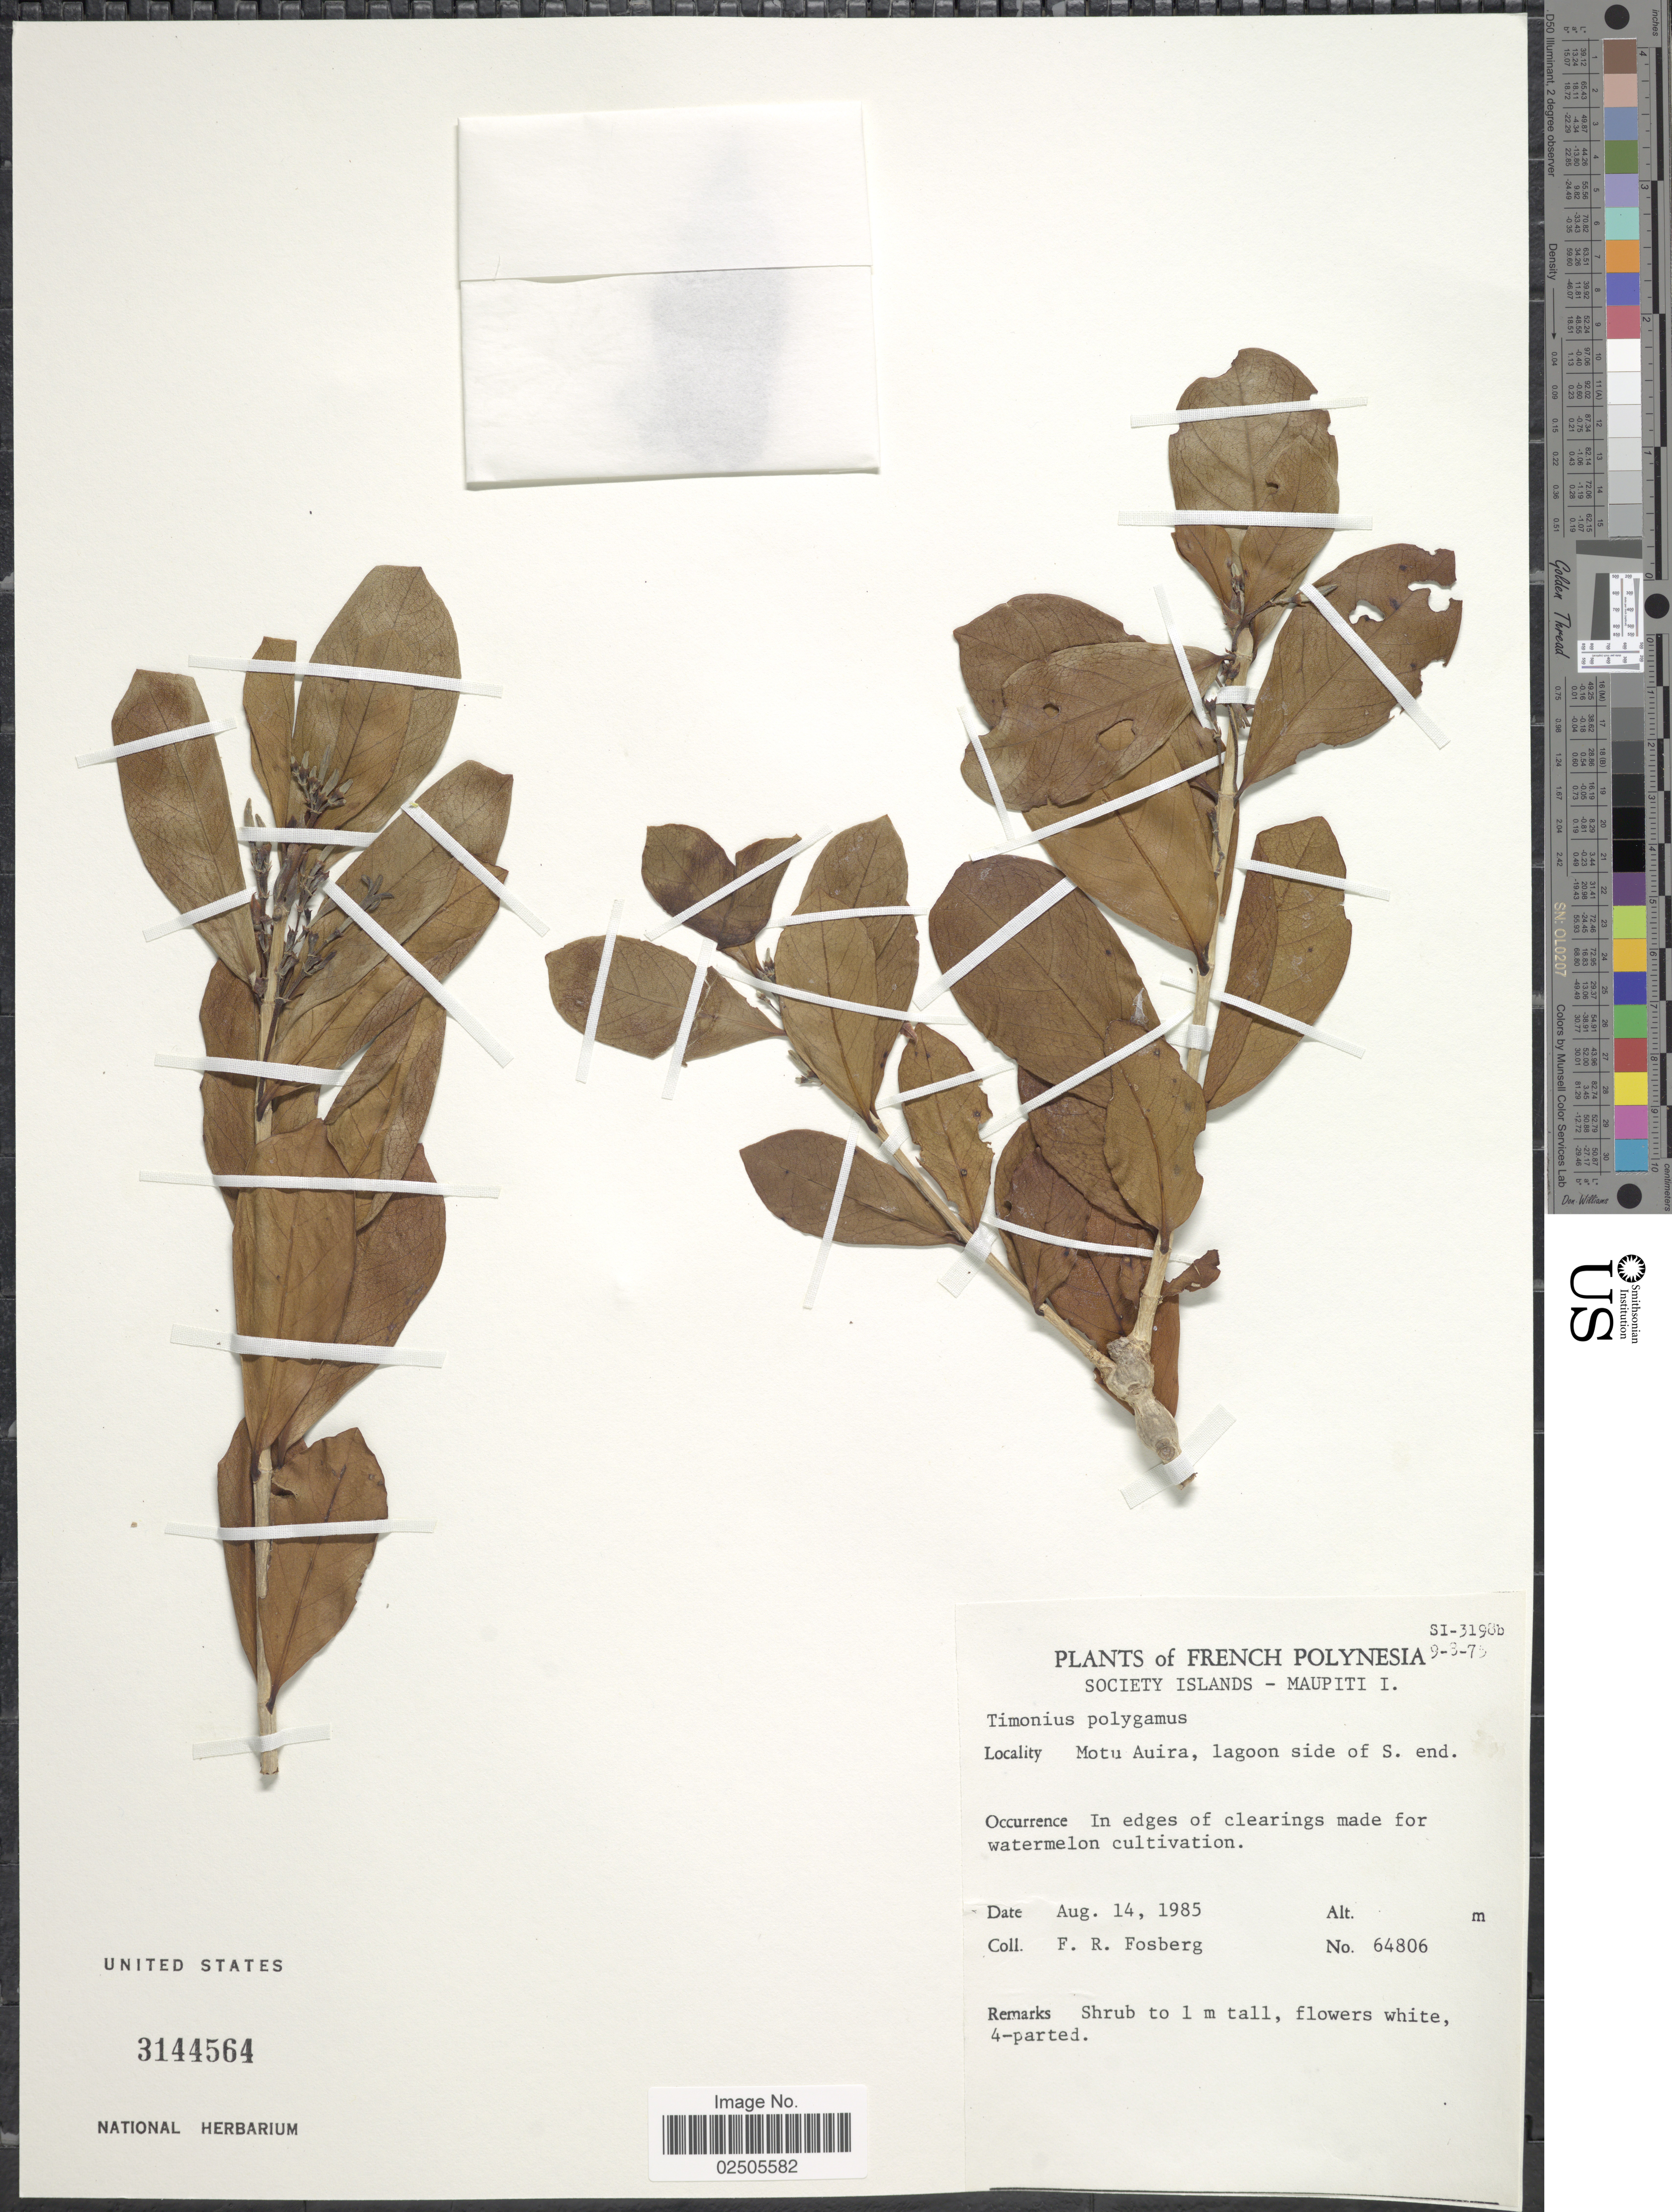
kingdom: Plantae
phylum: Tracheophyta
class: Magnoliopsida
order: Gentianales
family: Rubiaceae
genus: Timonius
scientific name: Timonius polygamus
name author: (G. Forst.) Rob.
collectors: F. R. Fosberg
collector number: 64806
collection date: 1985-08-14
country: French Polynesia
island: Maupiti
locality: Society Islands - Maupiti I., Motu Auira, lagoon side of S. end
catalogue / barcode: US 3144564